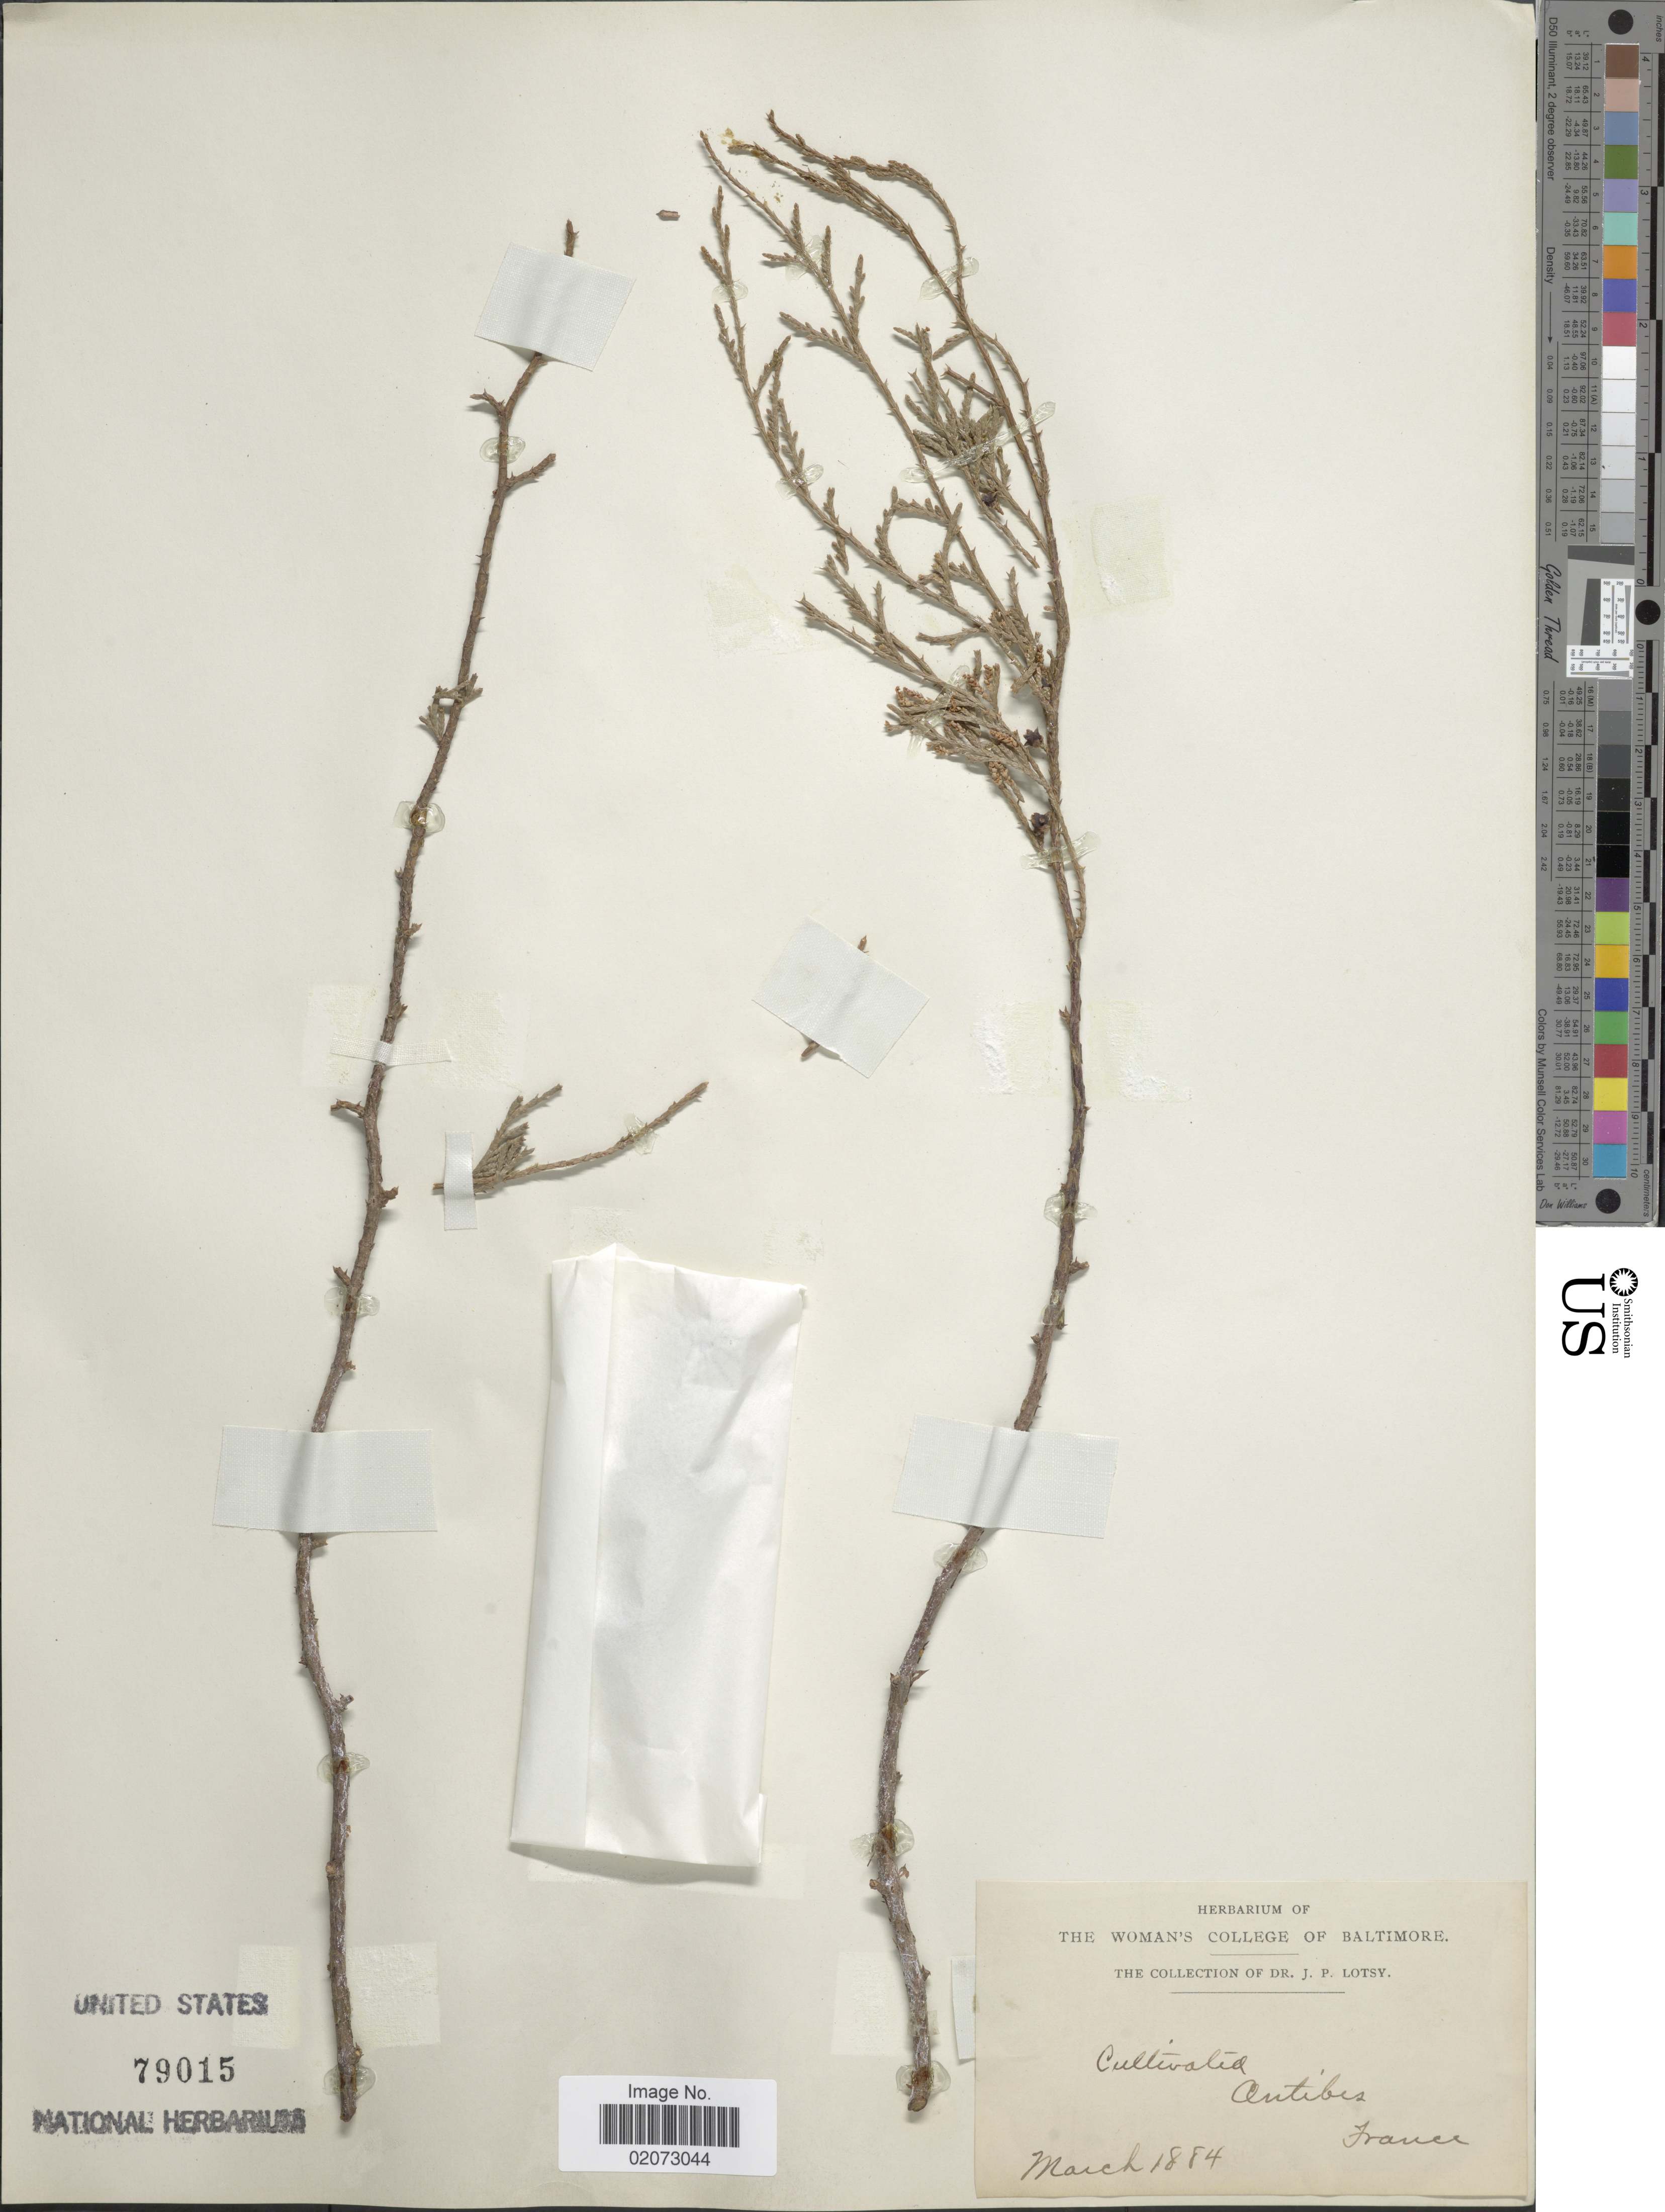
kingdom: Plantae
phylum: Tracheophyta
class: Pinopsida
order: Pinales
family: Pinaceae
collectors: J. Lotsy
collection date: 1884-03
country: France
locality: Antiber.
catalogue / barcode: US 79015